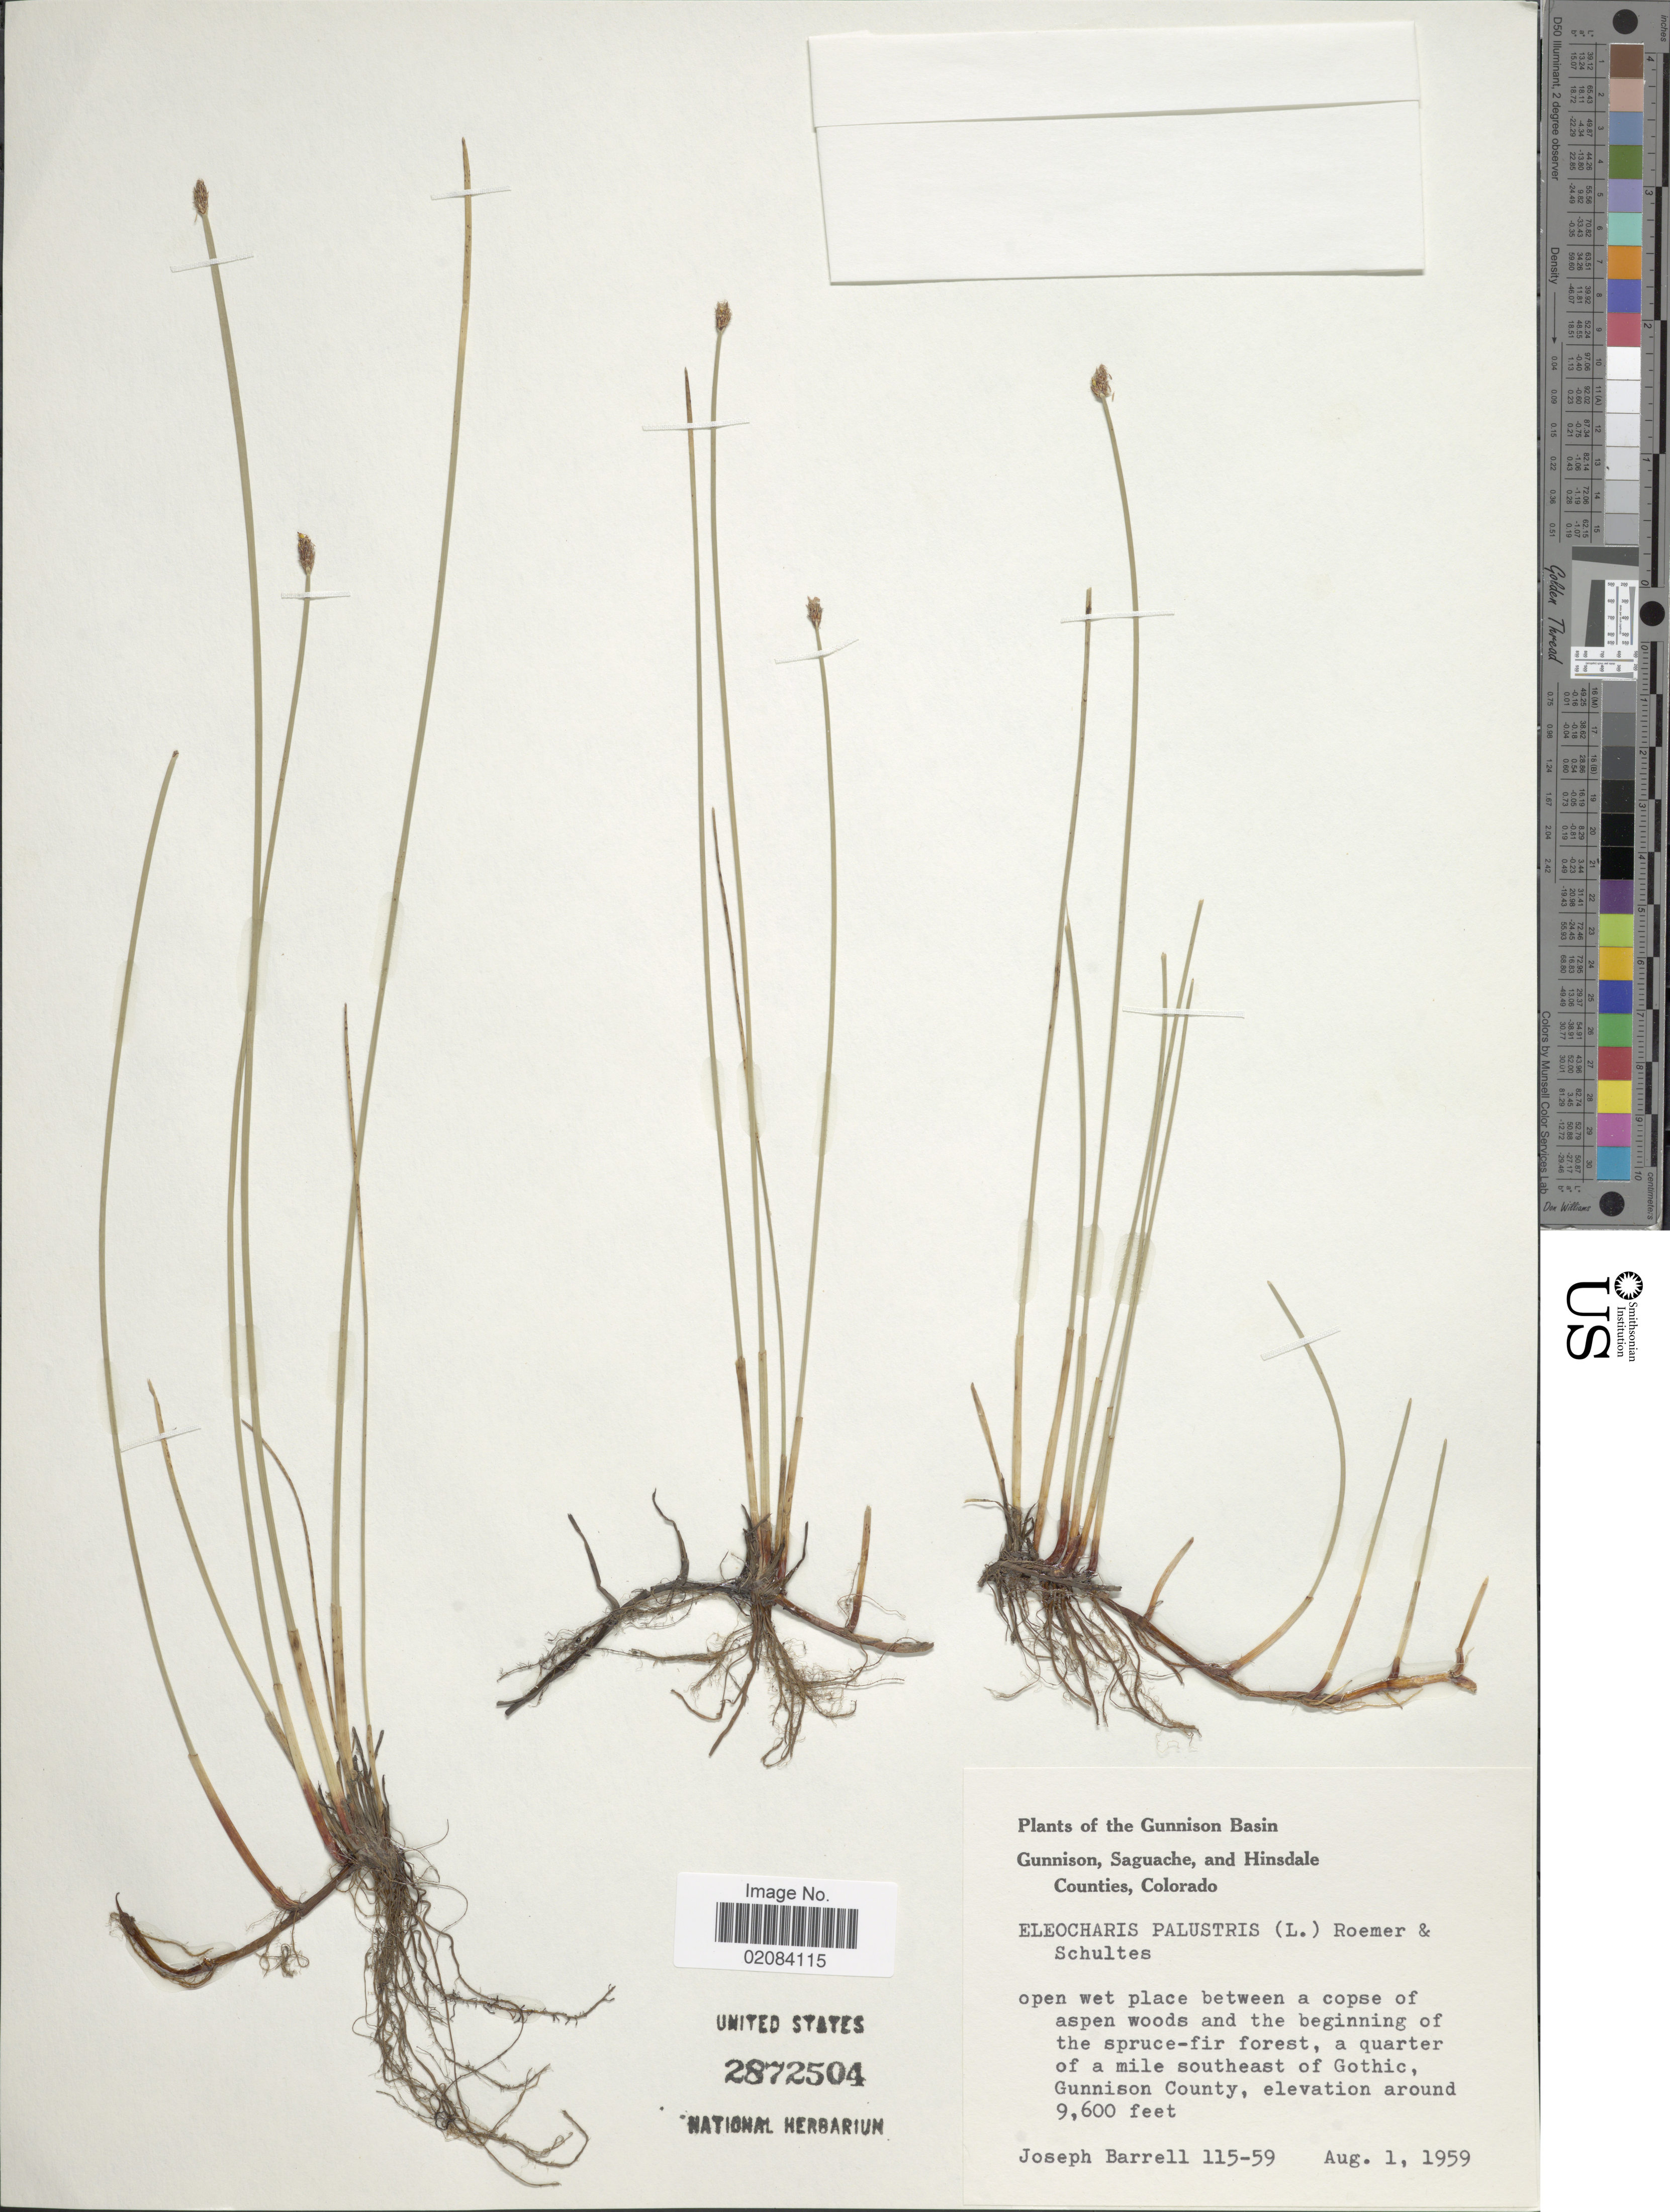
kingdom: Plantae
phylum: Tracheophyta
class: Liliopsida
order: Poales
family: Cyperaceae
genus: Eleocharis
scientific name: Eleocharis palustris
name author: (L.) Roem. & Schult.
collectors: J. Barrell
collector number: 115-59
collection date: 1959-08-01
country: United States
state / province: Colorado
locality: Gunnison Basin, Gunnison, Saguache, and Hinsdale Counties, Colorado. a quarter of a mile southeast of Gothic Gunnison County.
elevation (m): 2926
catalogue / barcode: US 2872504